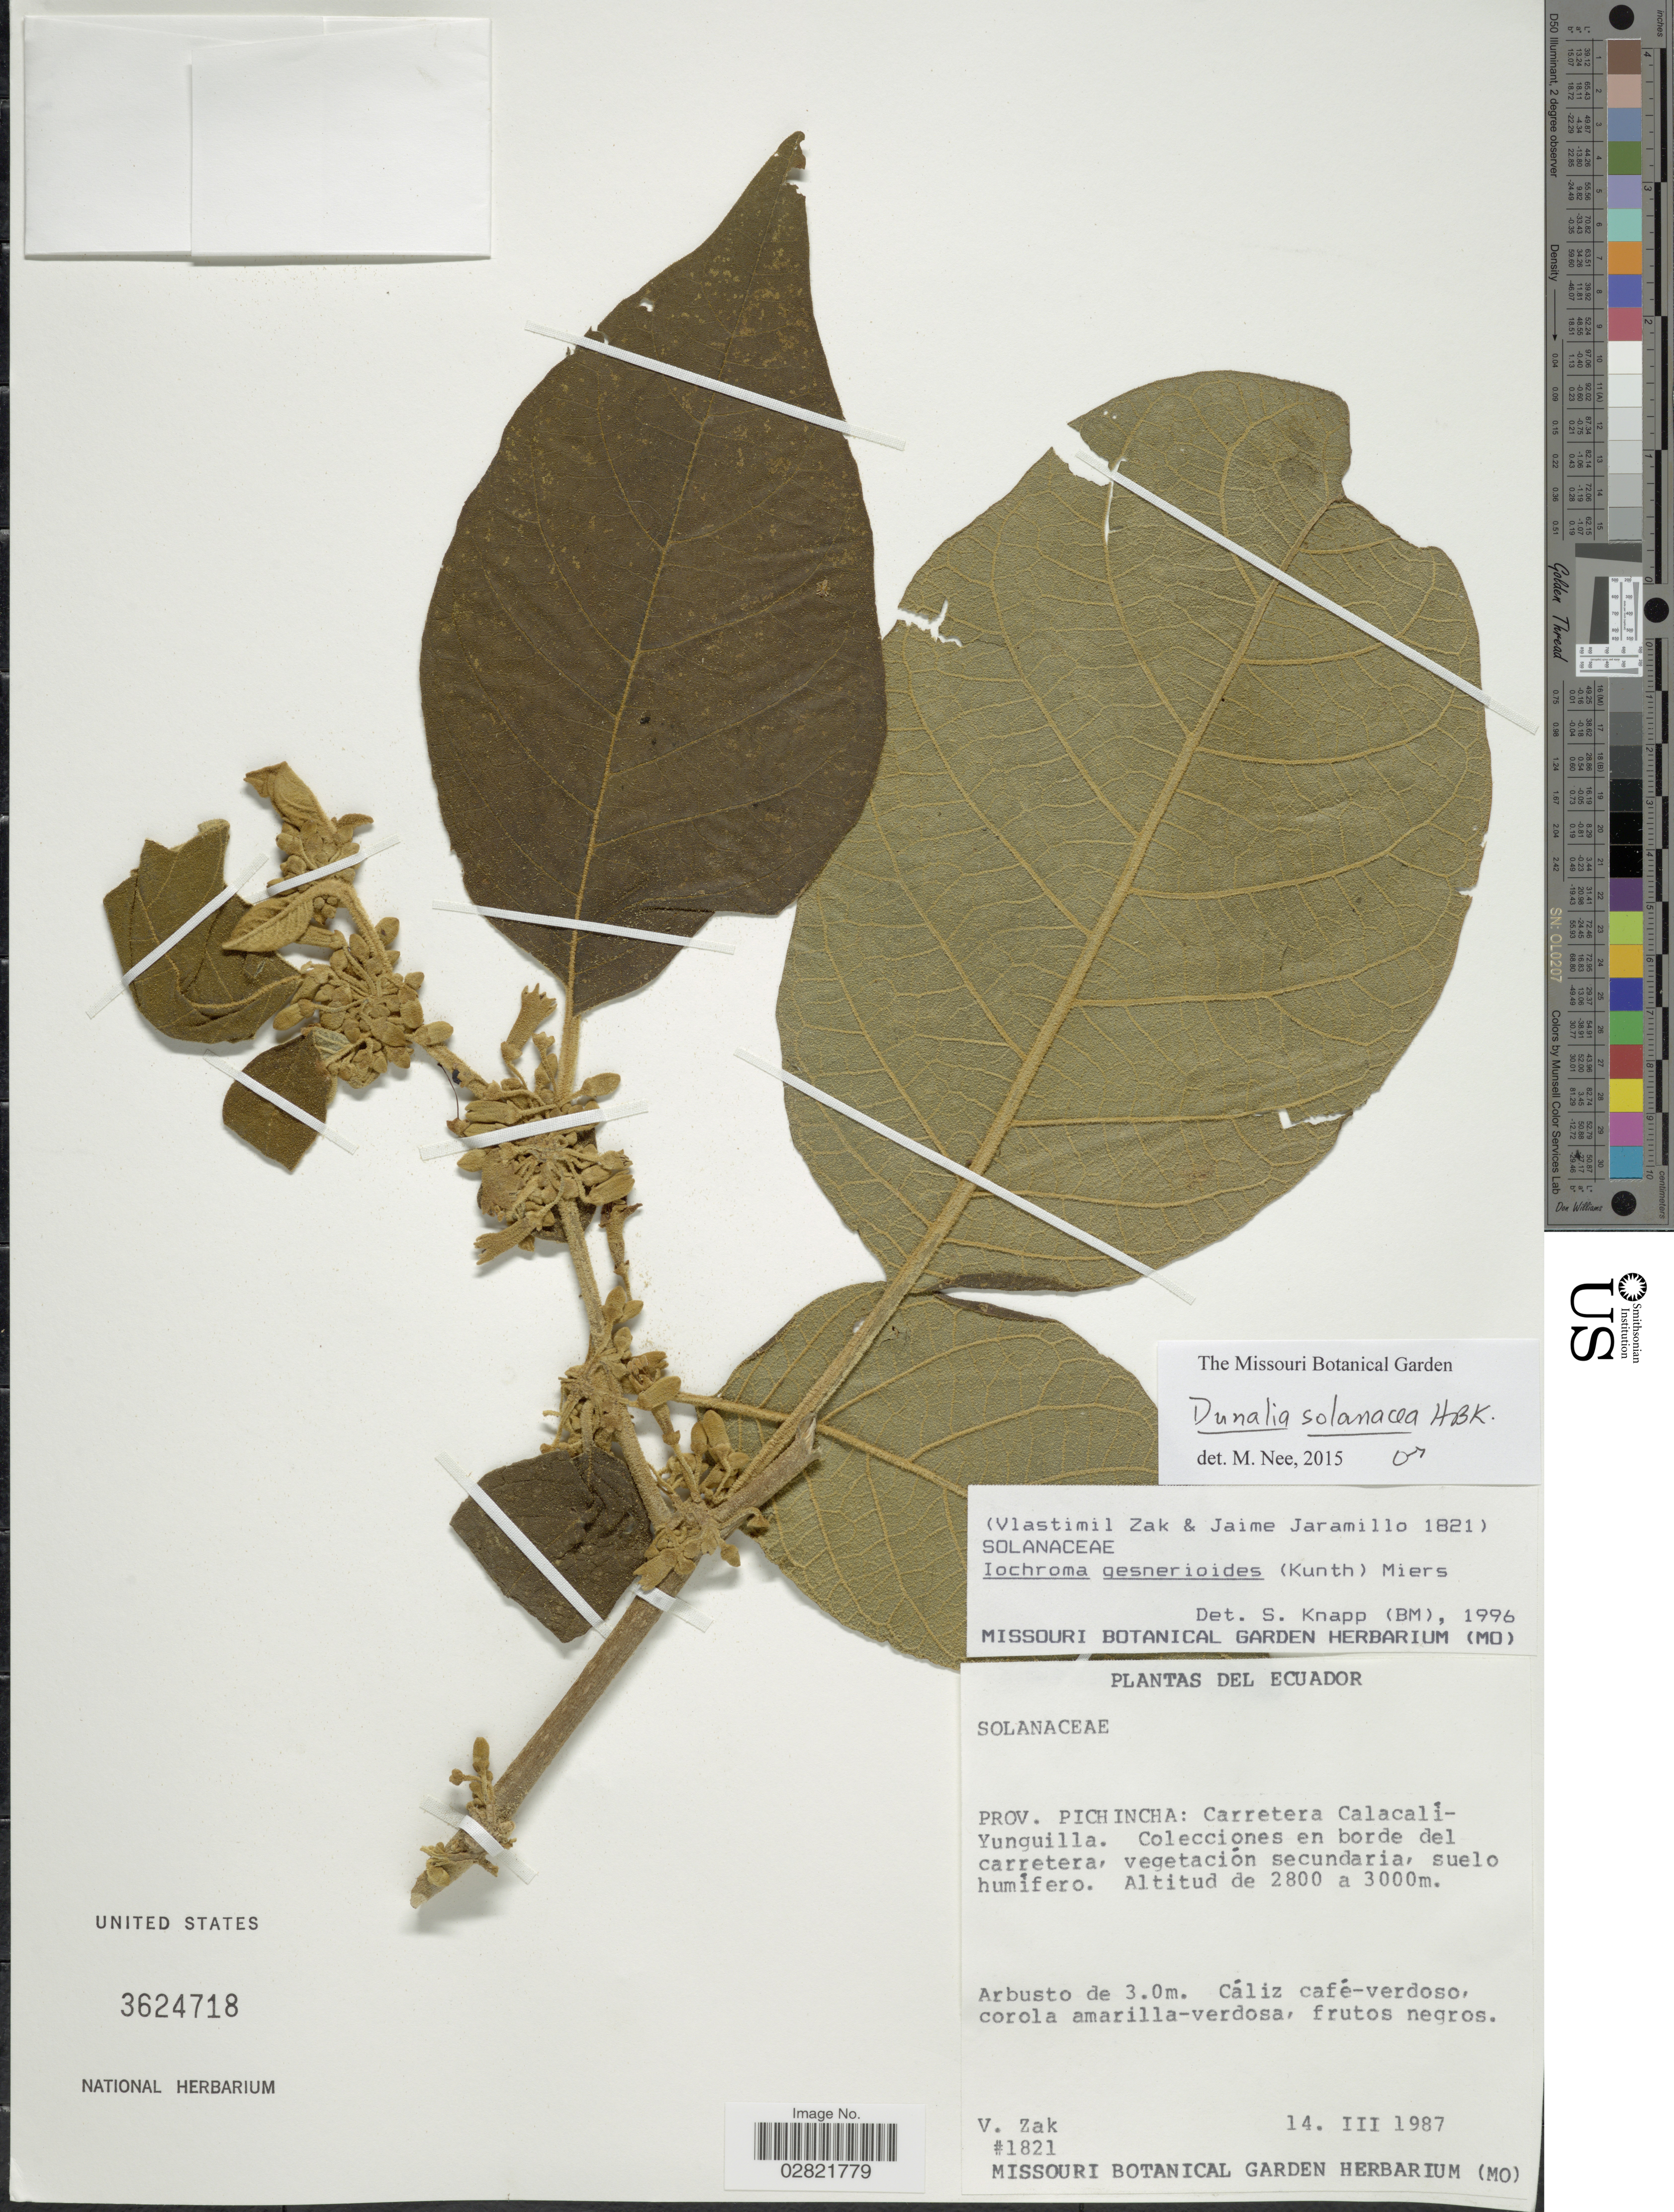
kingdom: Plantae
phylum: Tracheophyta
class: Magnoliopsida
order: Solanales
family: Solanaceae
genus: Dunalia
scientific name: Dunalia solanacea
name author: Kunth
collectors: V. Zak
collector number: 1821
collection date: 1987-03-14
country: Ecuador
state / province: Pichincha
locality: Prov. Pichincha: Carretera Calacali-Yunguilla.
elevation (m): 2800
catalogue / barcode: US 3624718